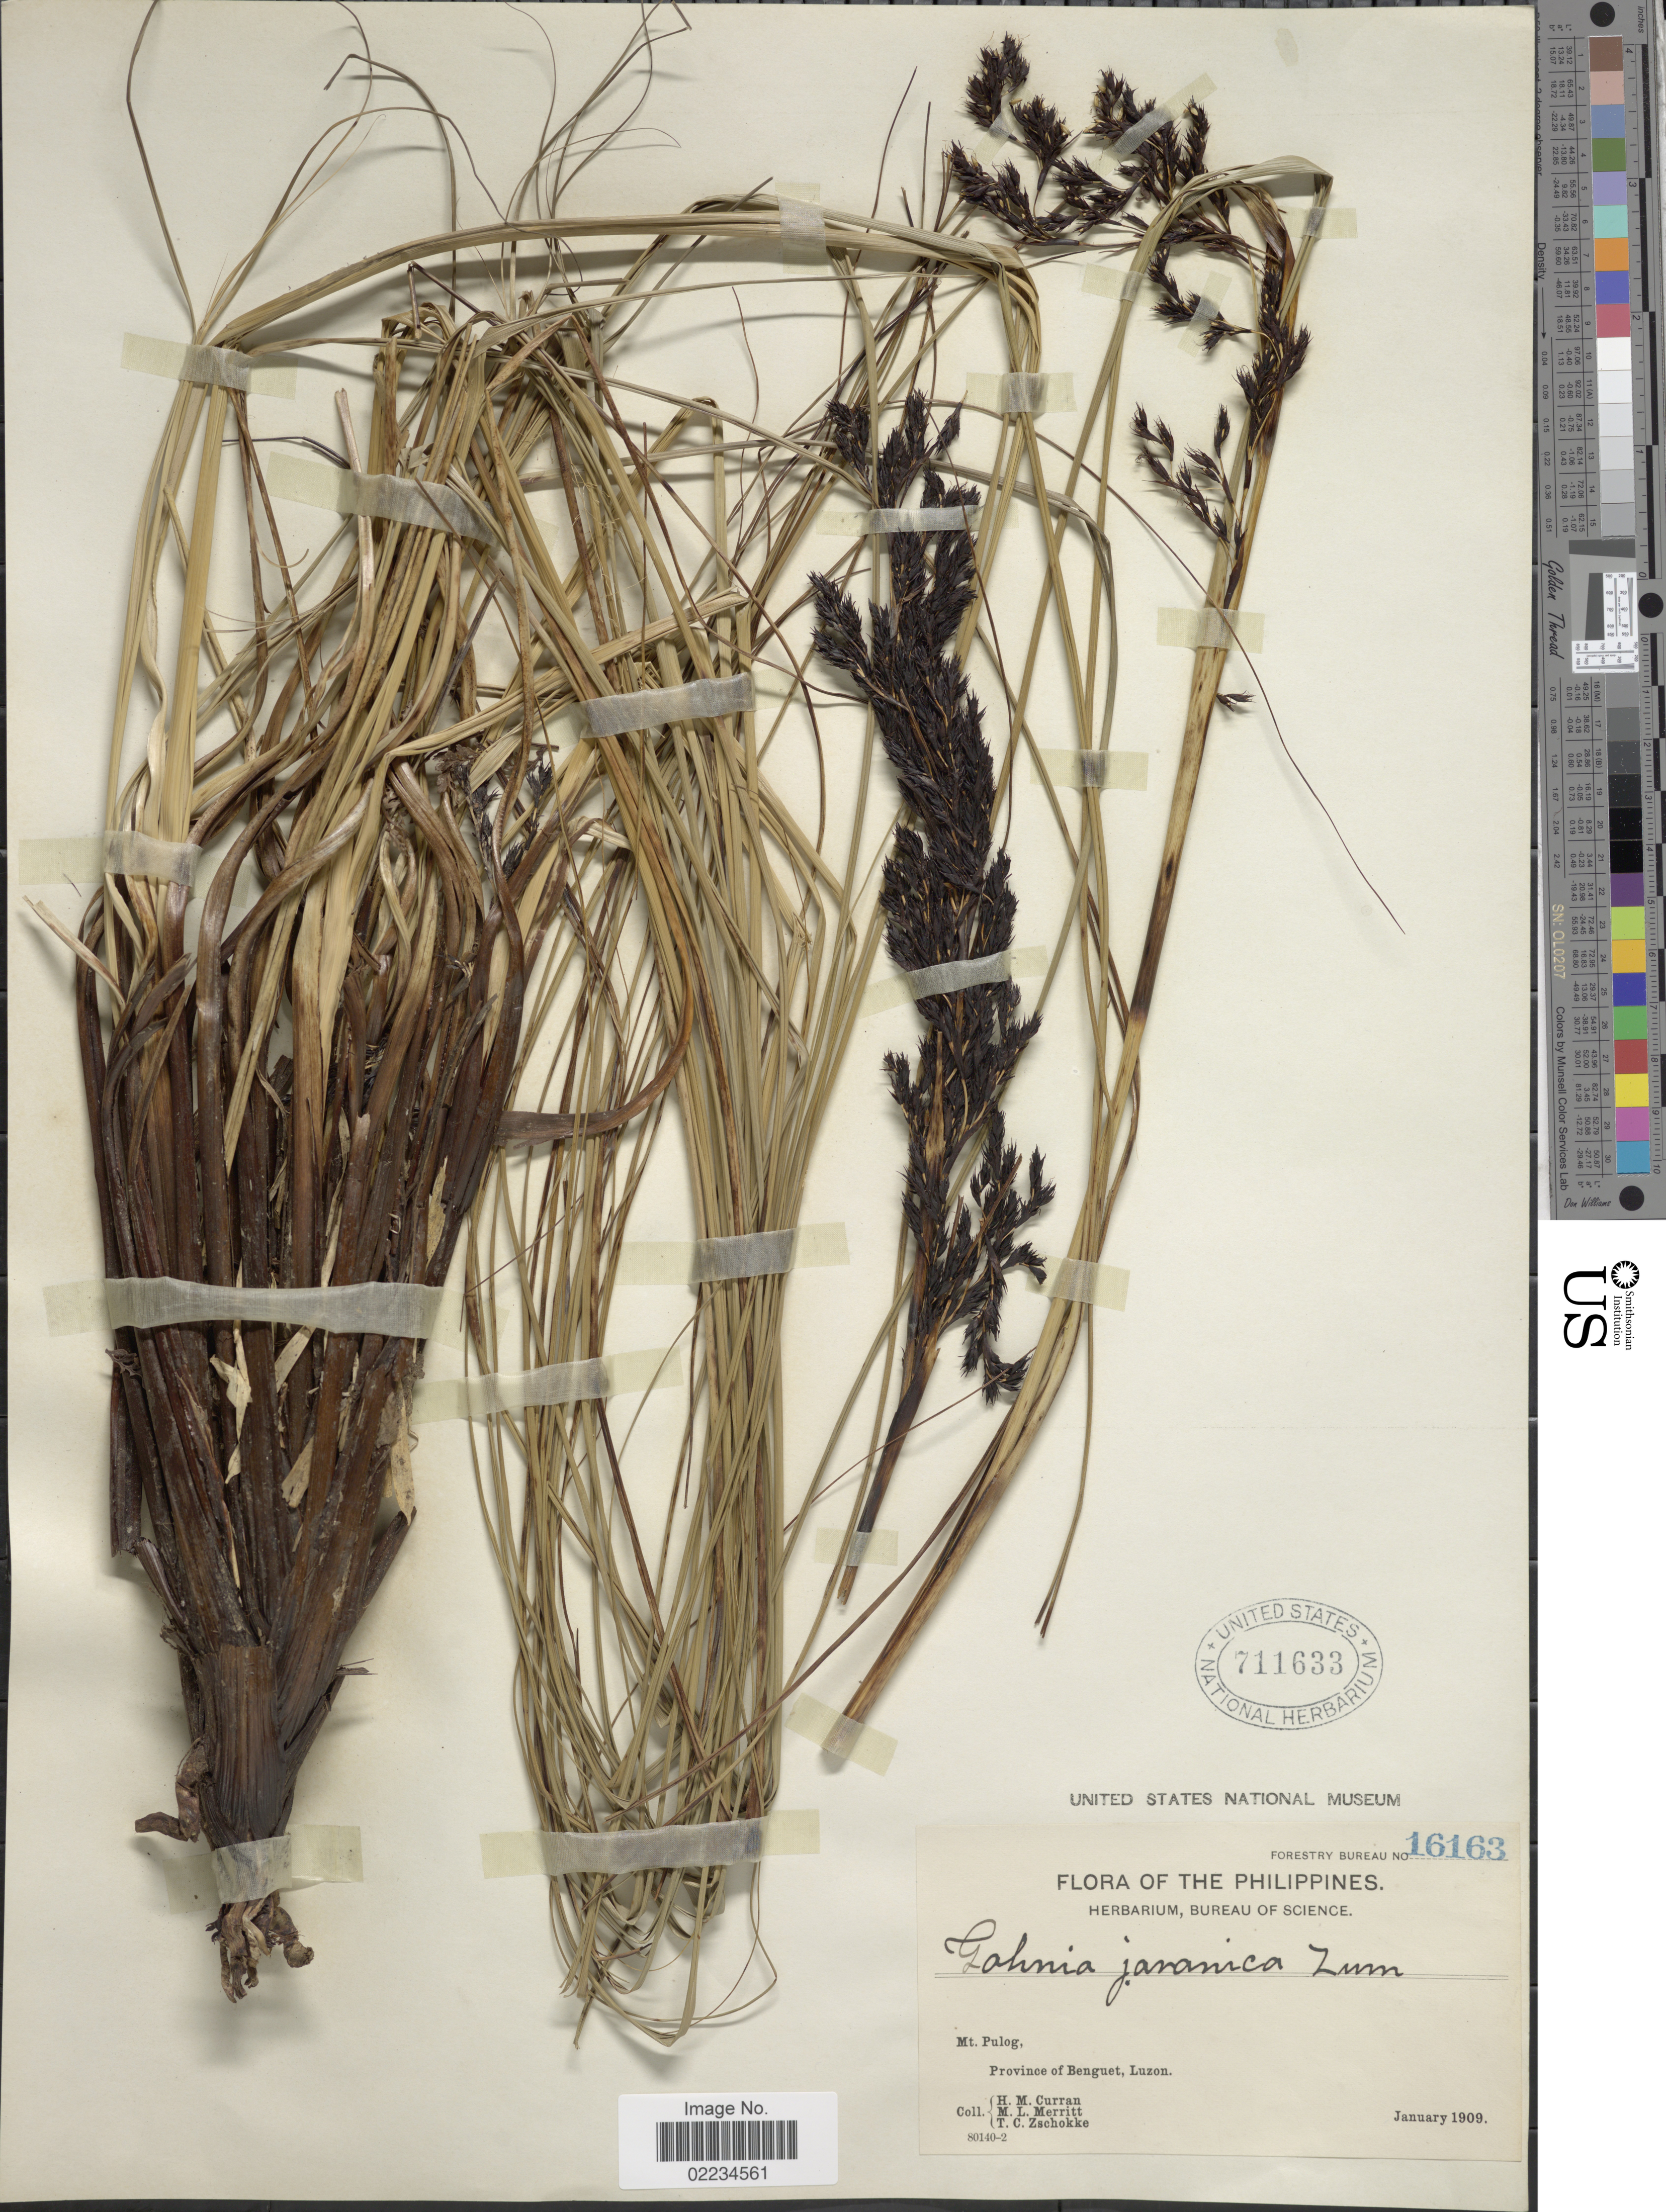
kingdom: Plantae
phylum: Tracheophyta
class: Liliopsida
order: Poales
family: Cyperaceae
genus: Gahnia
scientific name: Gahnia javanica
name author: Moritzi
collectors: H. M. Curran, M. L. Merritt & T. C. Zschokke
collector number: Forestry Bureau 16163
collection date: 1909-01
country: Philippines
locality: Mt Pulog, Province of Benguet, Luzon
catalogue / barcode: US 711633